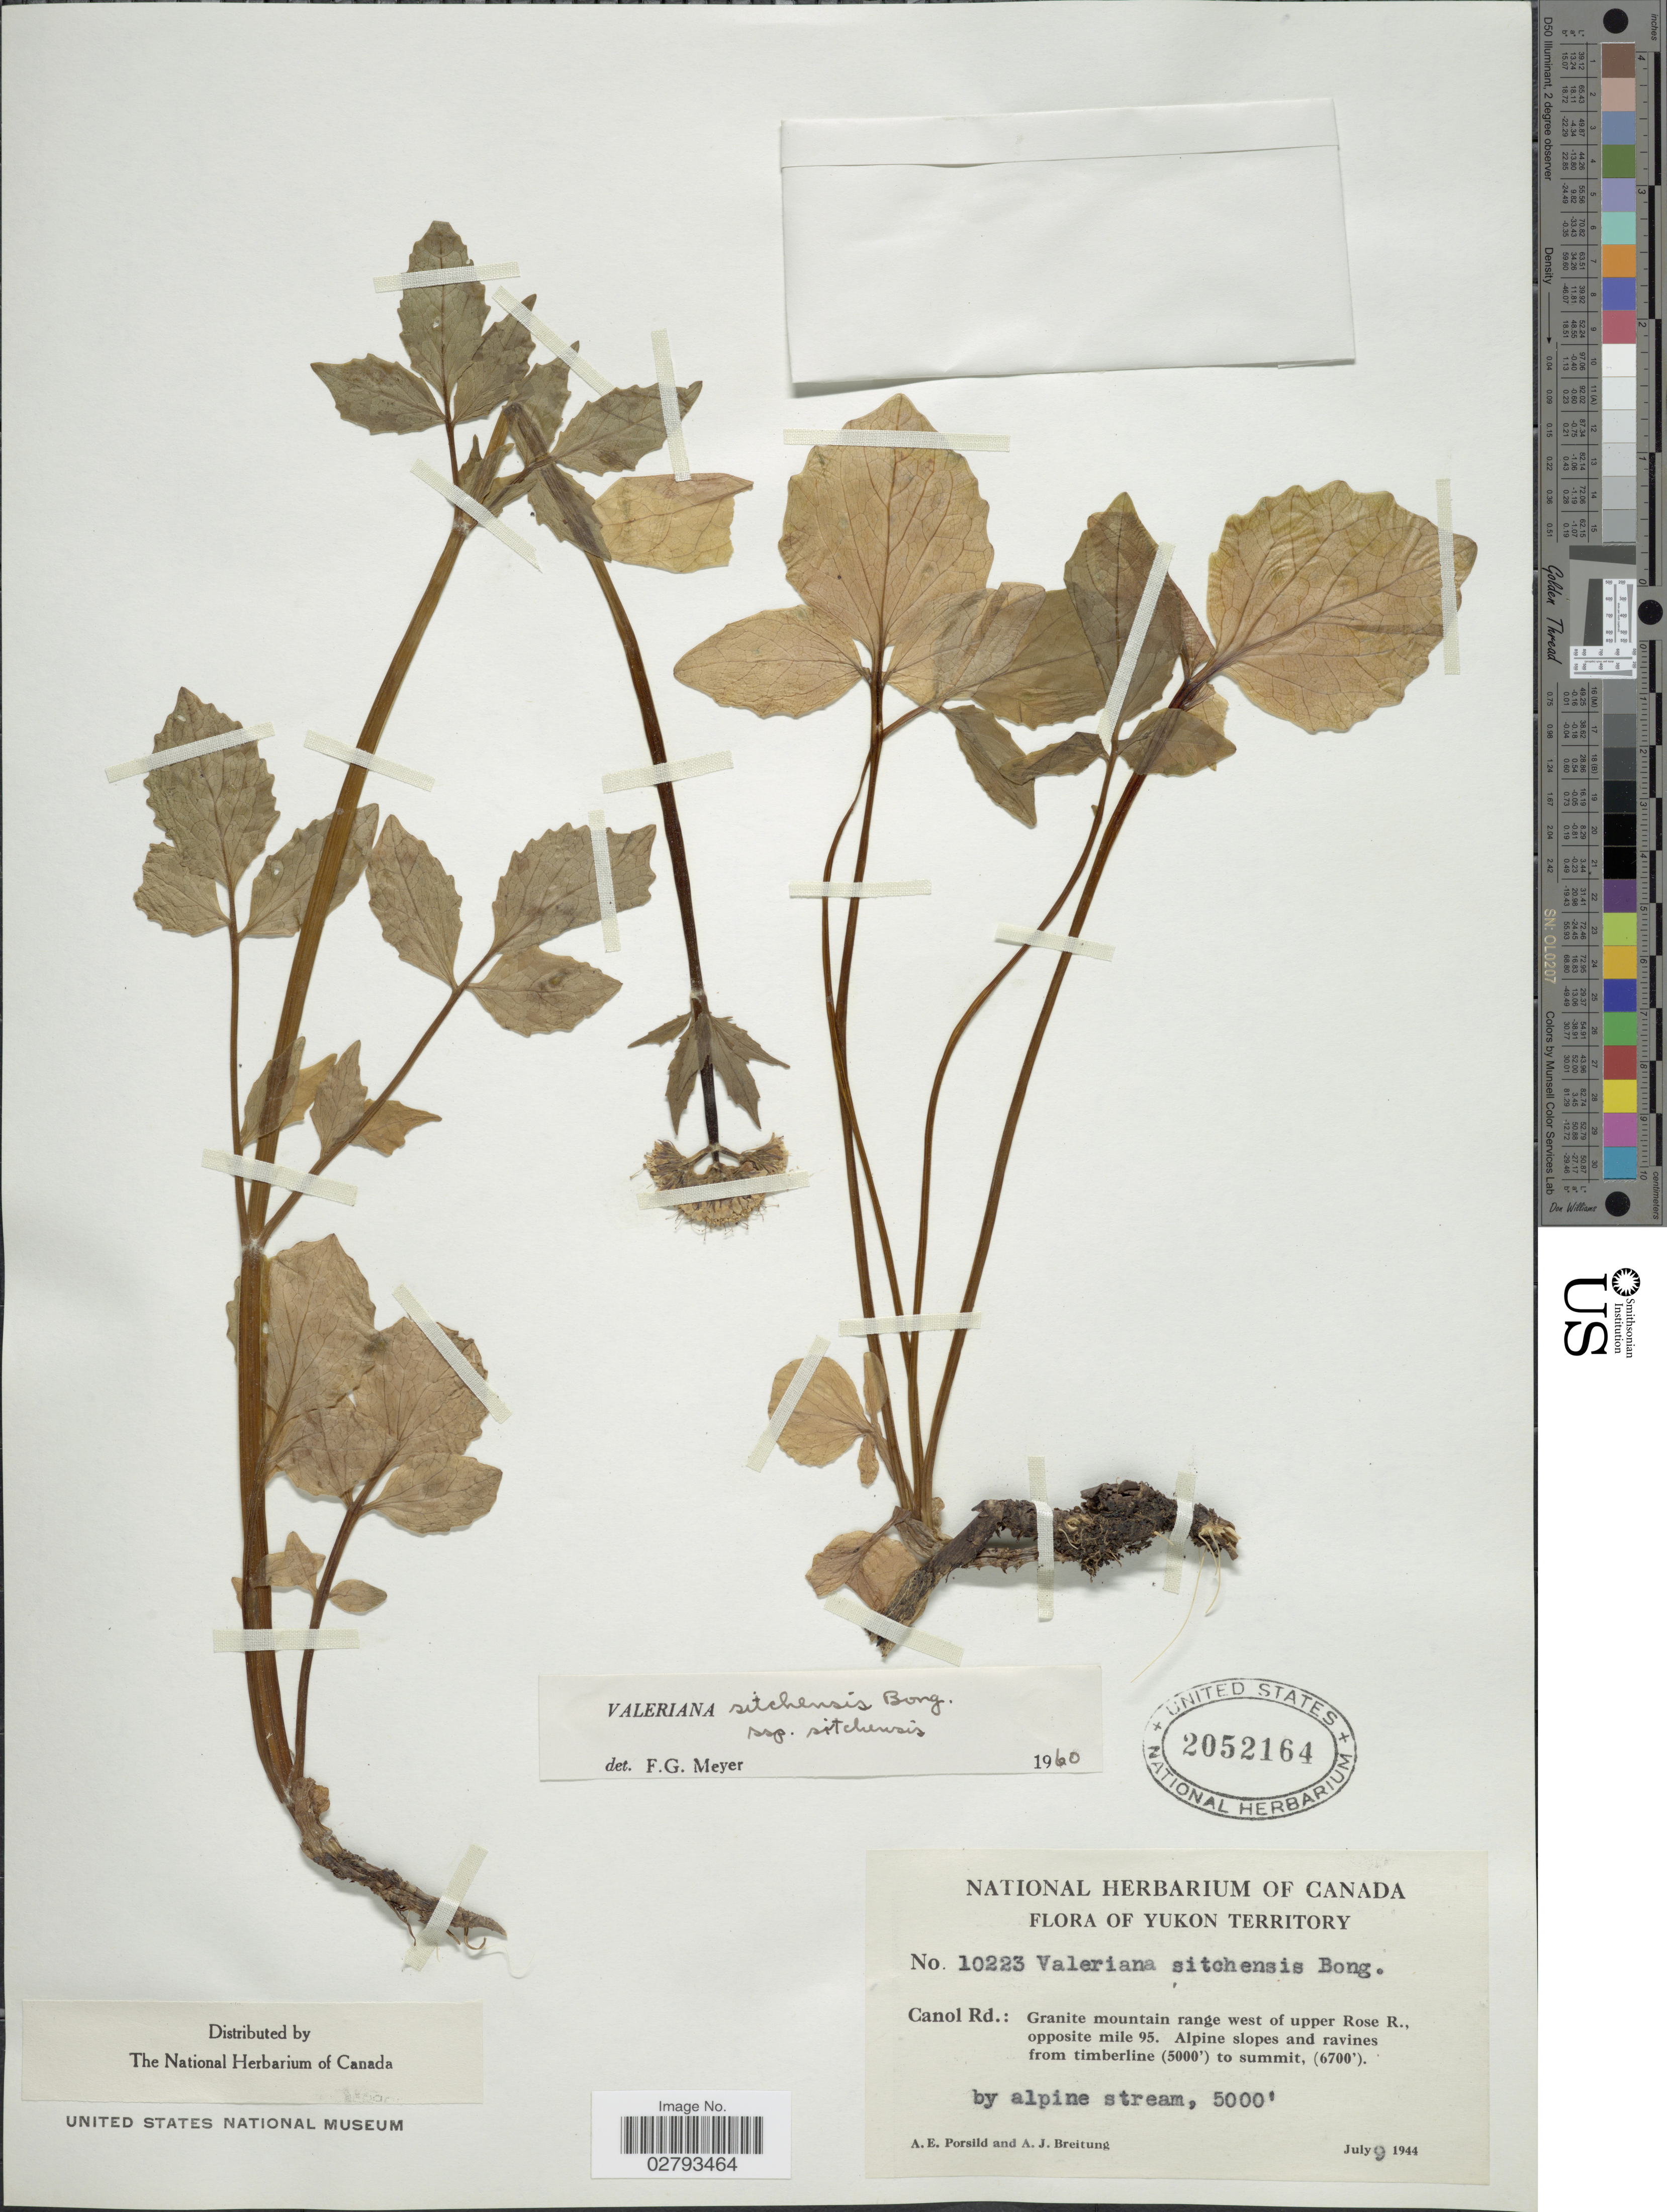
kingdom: Plantae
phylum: Tracheophyta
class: Magnoliopsida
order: Dipsacales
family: Caprifoliaceae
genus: Valeriana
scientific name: Valeriana sitchensis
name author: Bong.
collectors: A. E. Porsild & A. Breitung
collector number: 10223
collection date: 1944-07-09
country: Canada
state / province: Yukon Territory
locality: Canol Rd.: Granite mountain range west of upper Rose R., opposite mile 95.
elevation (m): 1524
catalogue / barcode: US 2052164